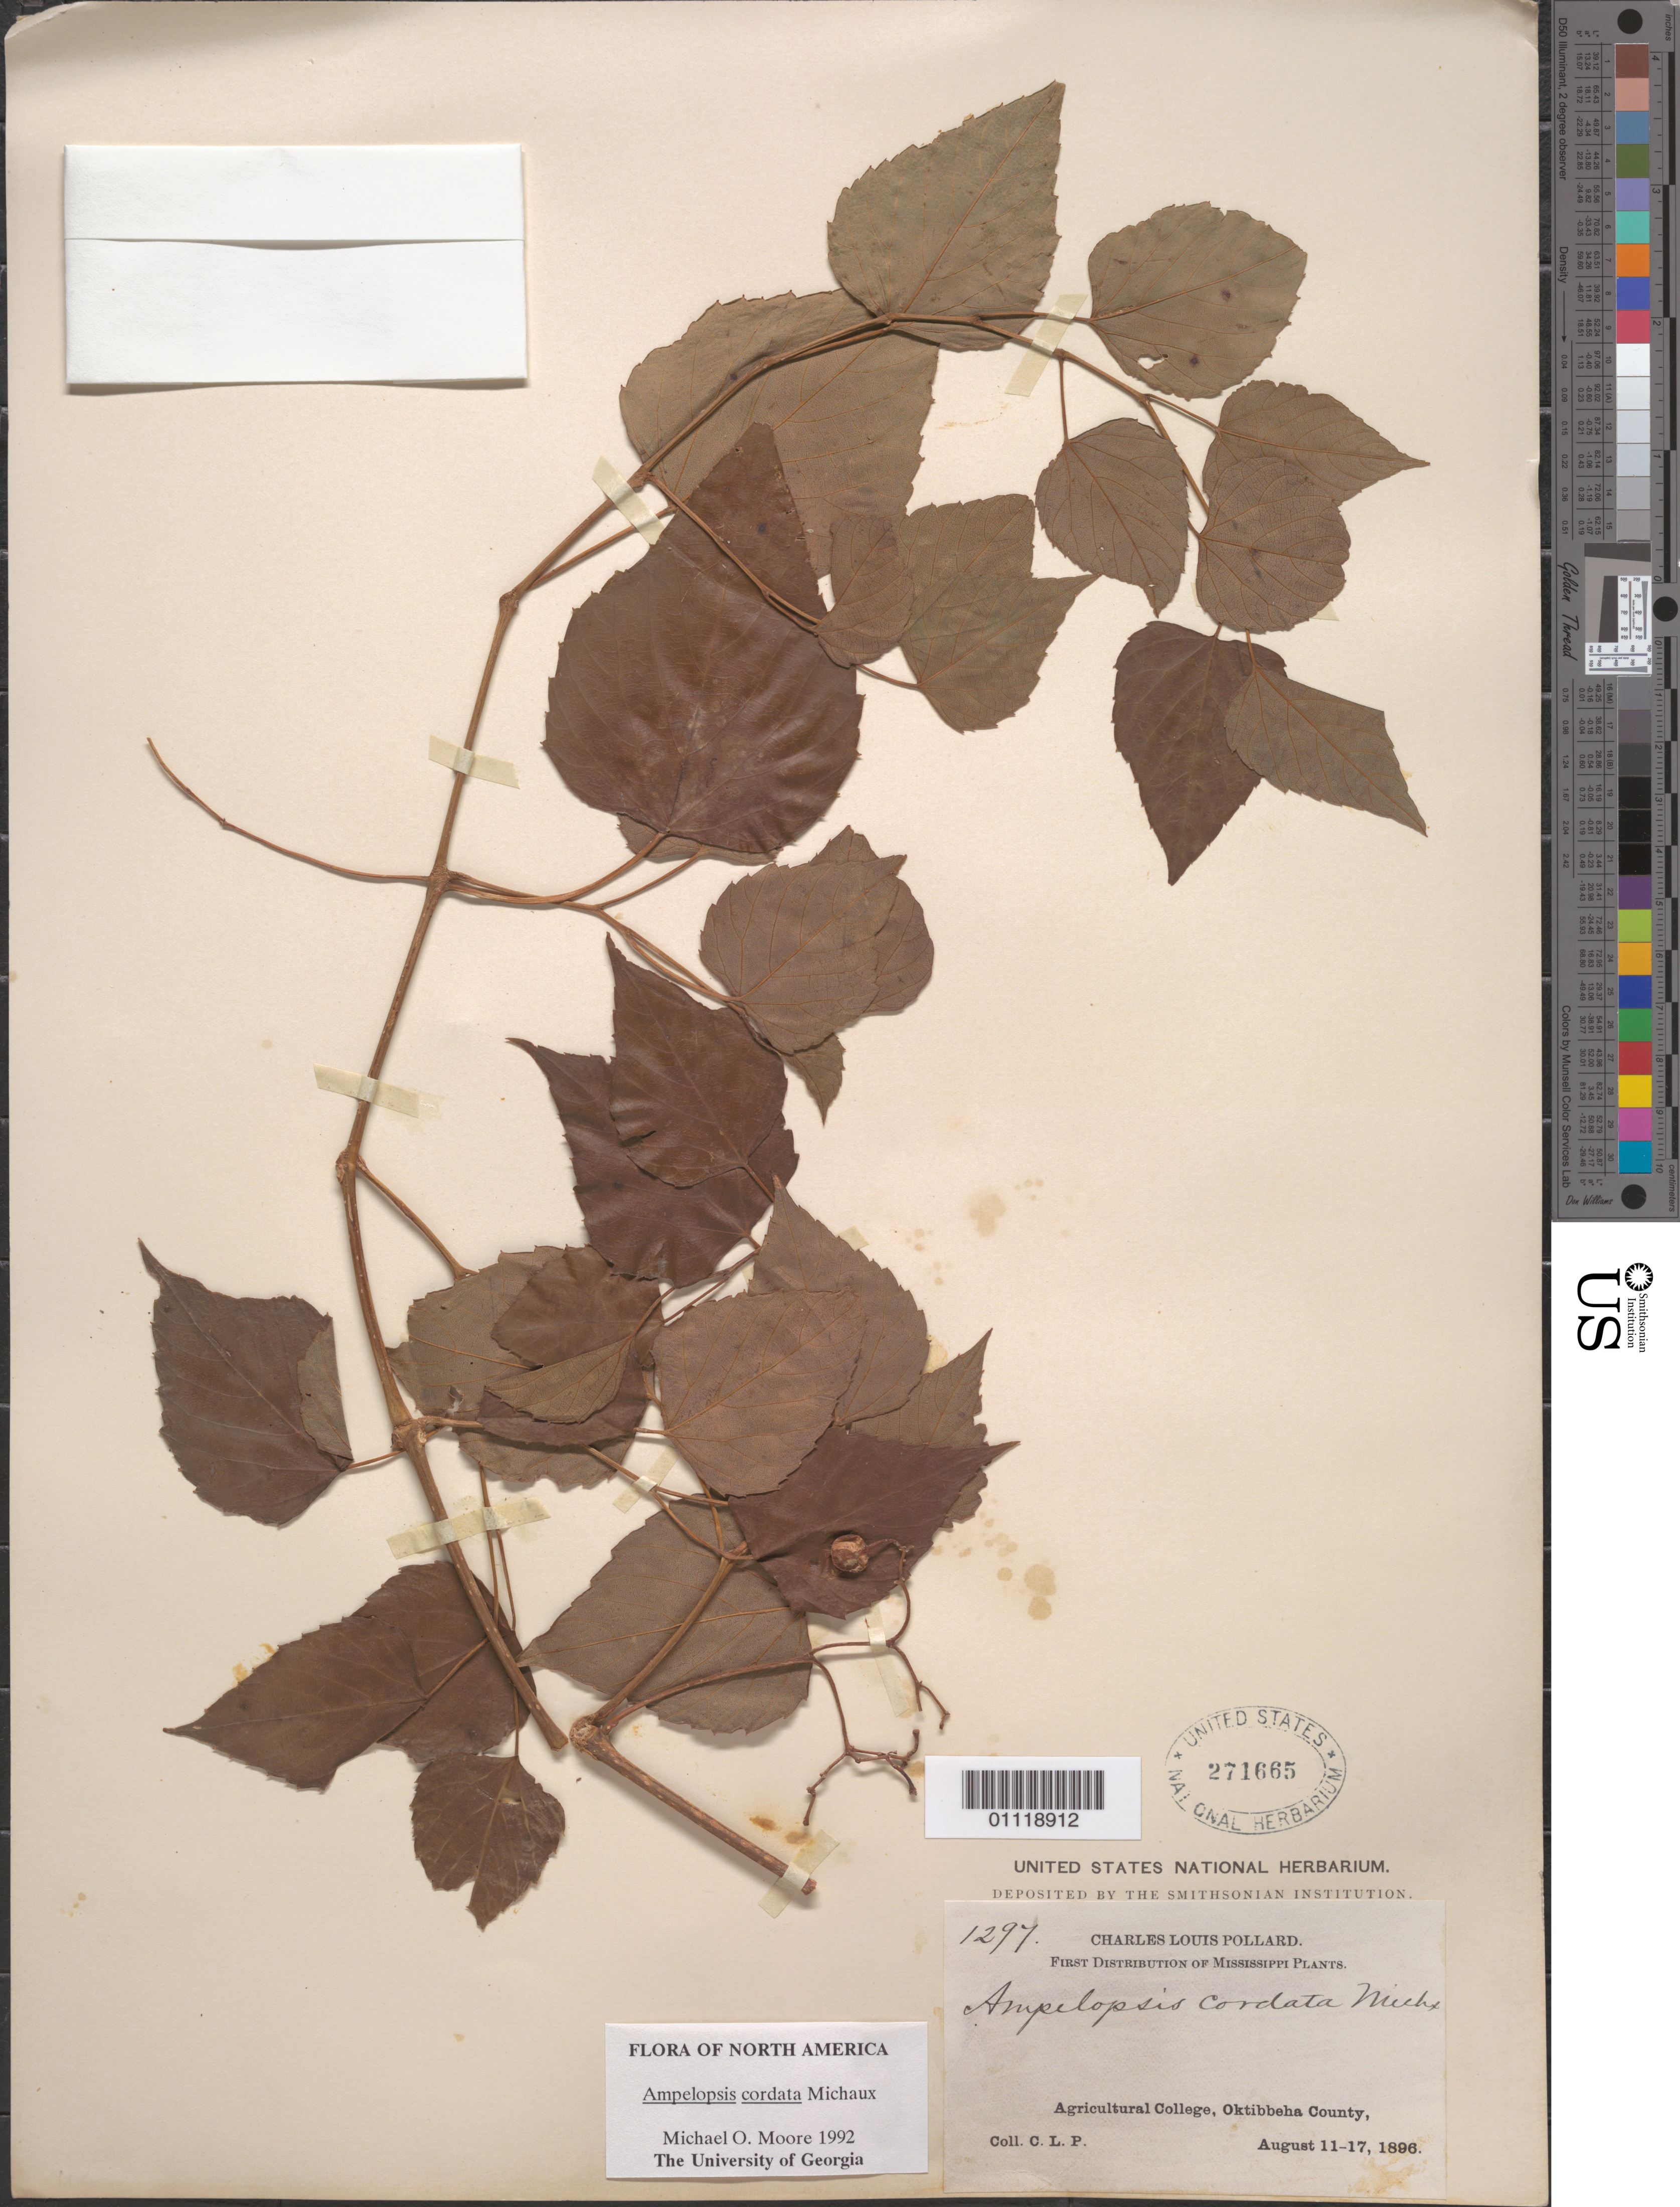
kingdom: Plantae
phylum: Tracheophyta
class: Magnoliopsida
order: Vitales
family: Vitaceae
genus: Ampelopsis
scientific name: Ampelopsis cordata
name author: Michx.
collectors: C. L. Pollard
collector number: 1297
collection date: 1896-08-11/1896-08-17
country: United States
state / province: Mississippi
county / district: Oktibbeha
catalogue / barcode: US 271665